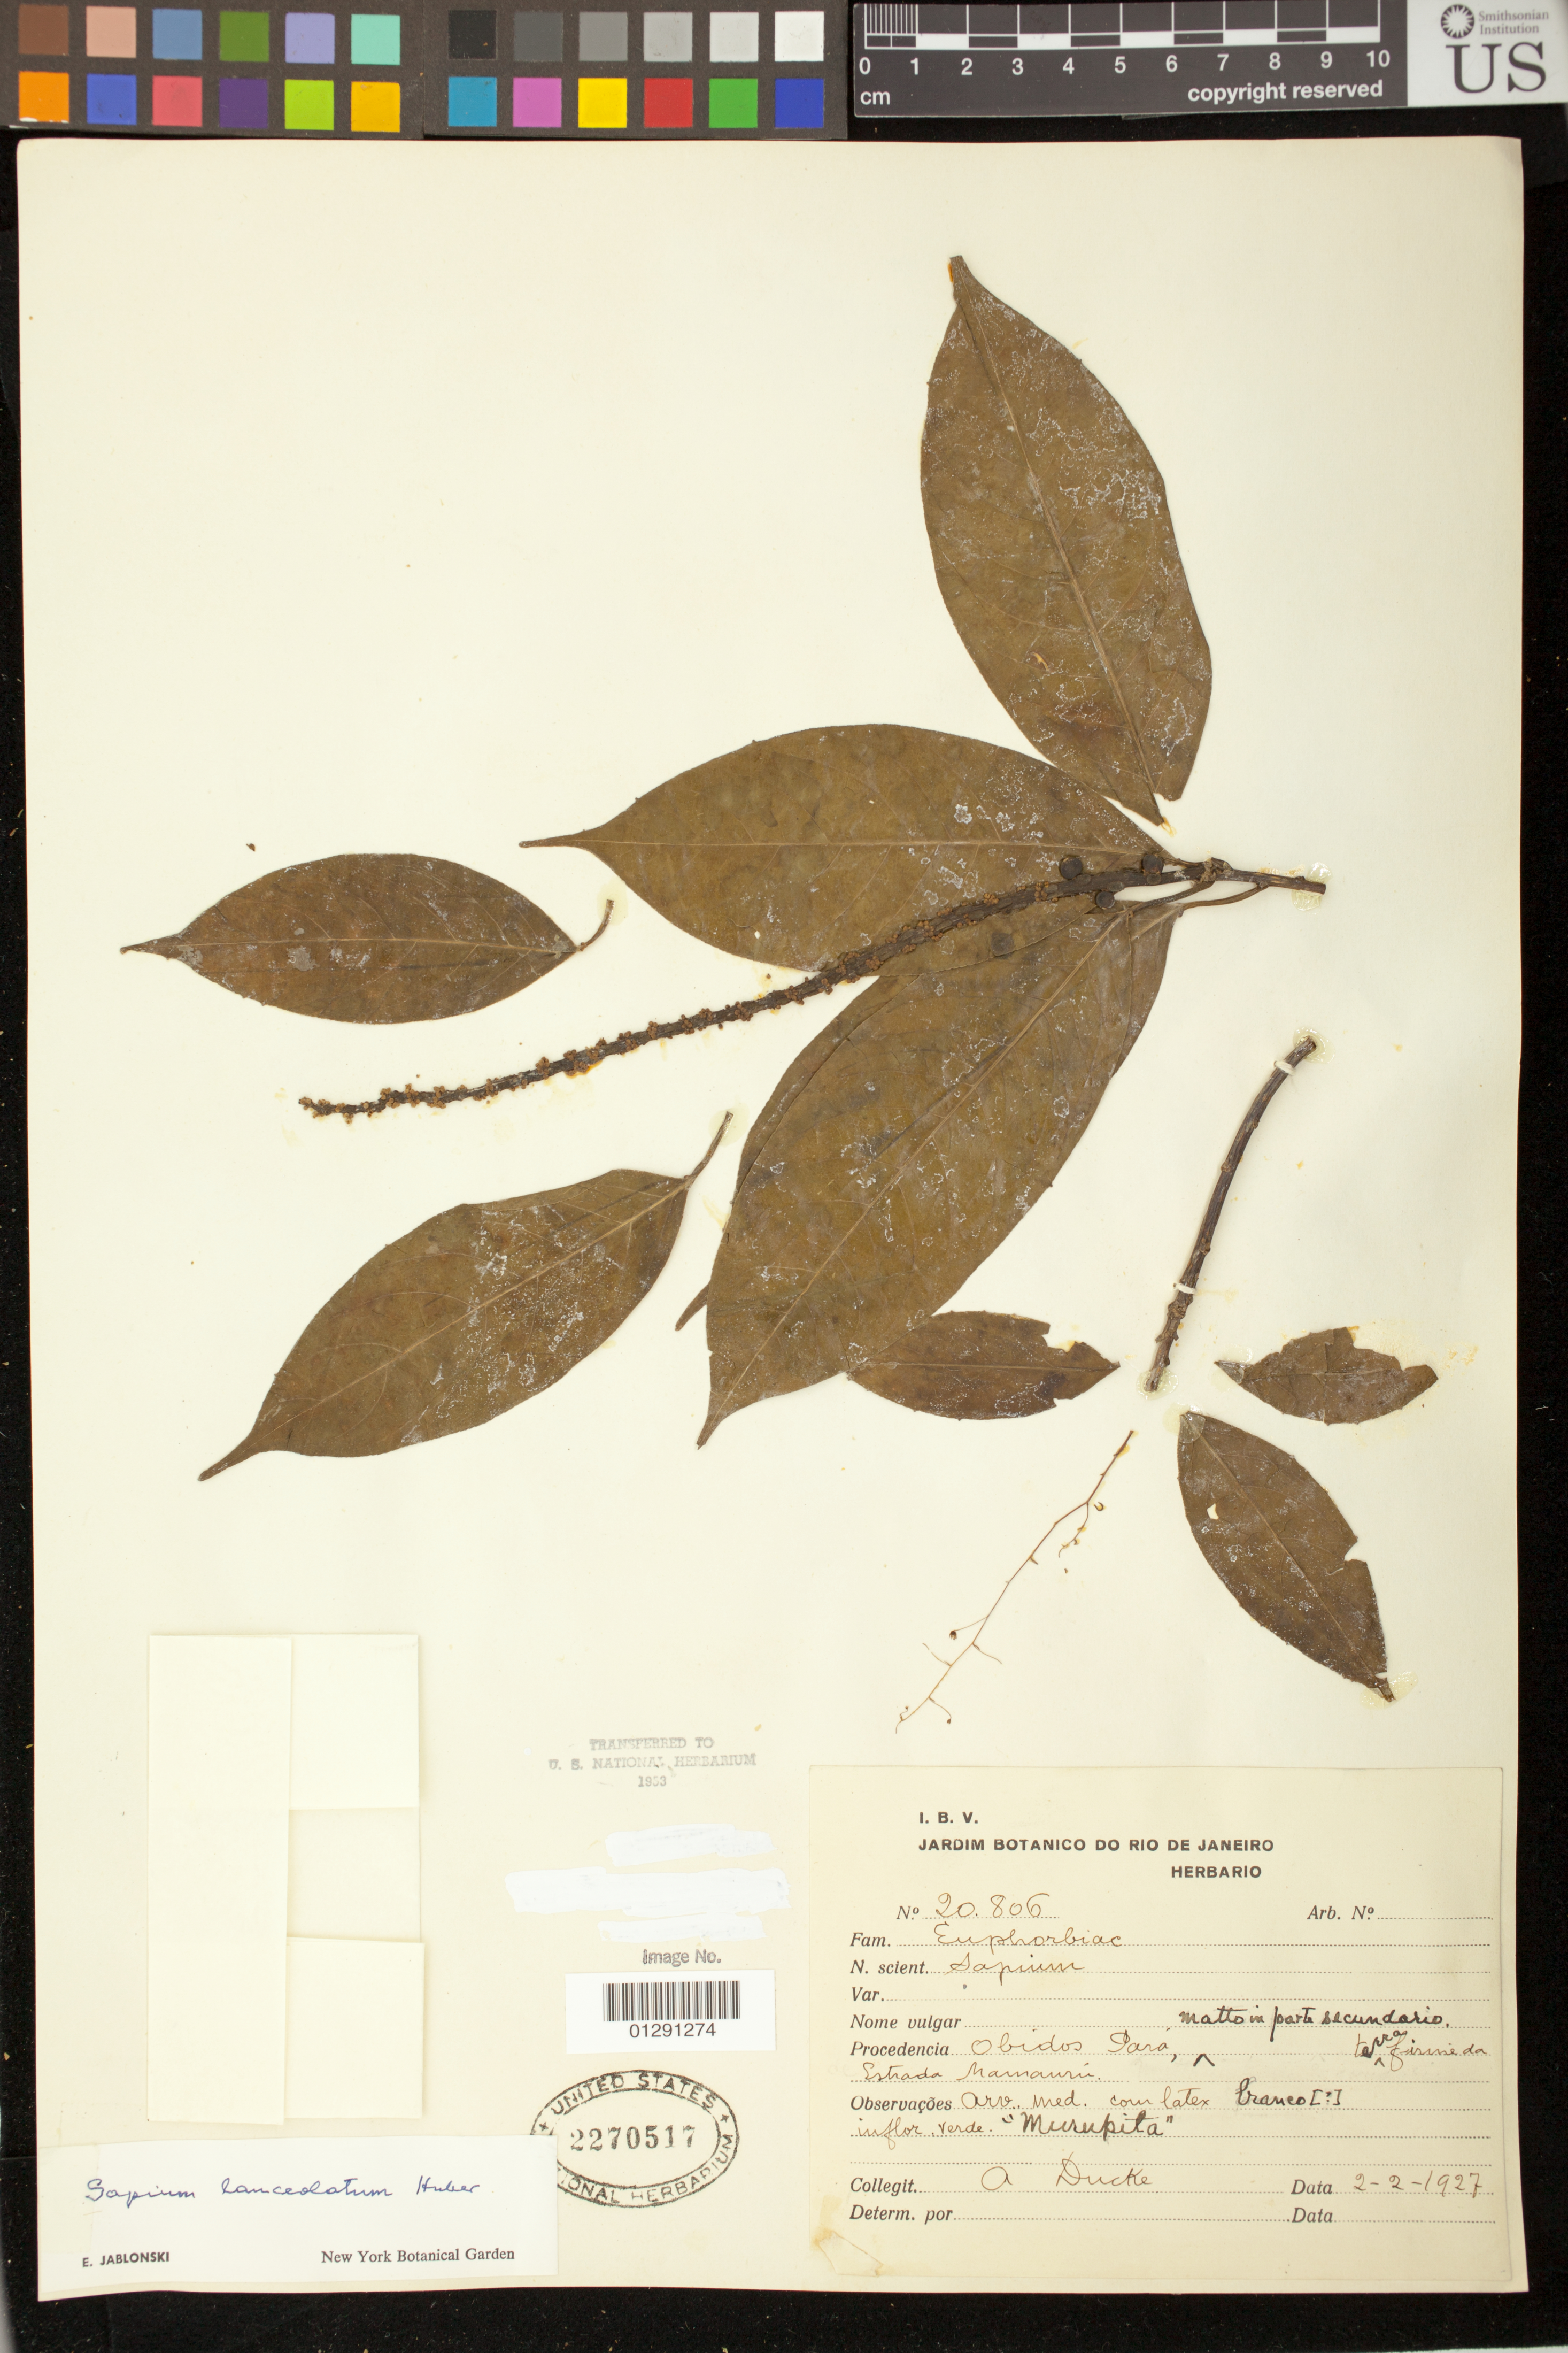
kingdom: Plantae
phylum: Tracheophyta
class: Magnoliopsida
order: Malpighiales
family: Euphorbiaceae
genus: Sapium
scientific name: Sapium glandulatum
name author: (Vell.) Pax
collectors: A. Ducke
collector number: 20806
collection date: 1927-02-02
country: Brazil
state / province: Para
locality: Obidos, matto in parte secundario, terra finieda Estrada Mamawin.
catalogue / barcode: US 2270517